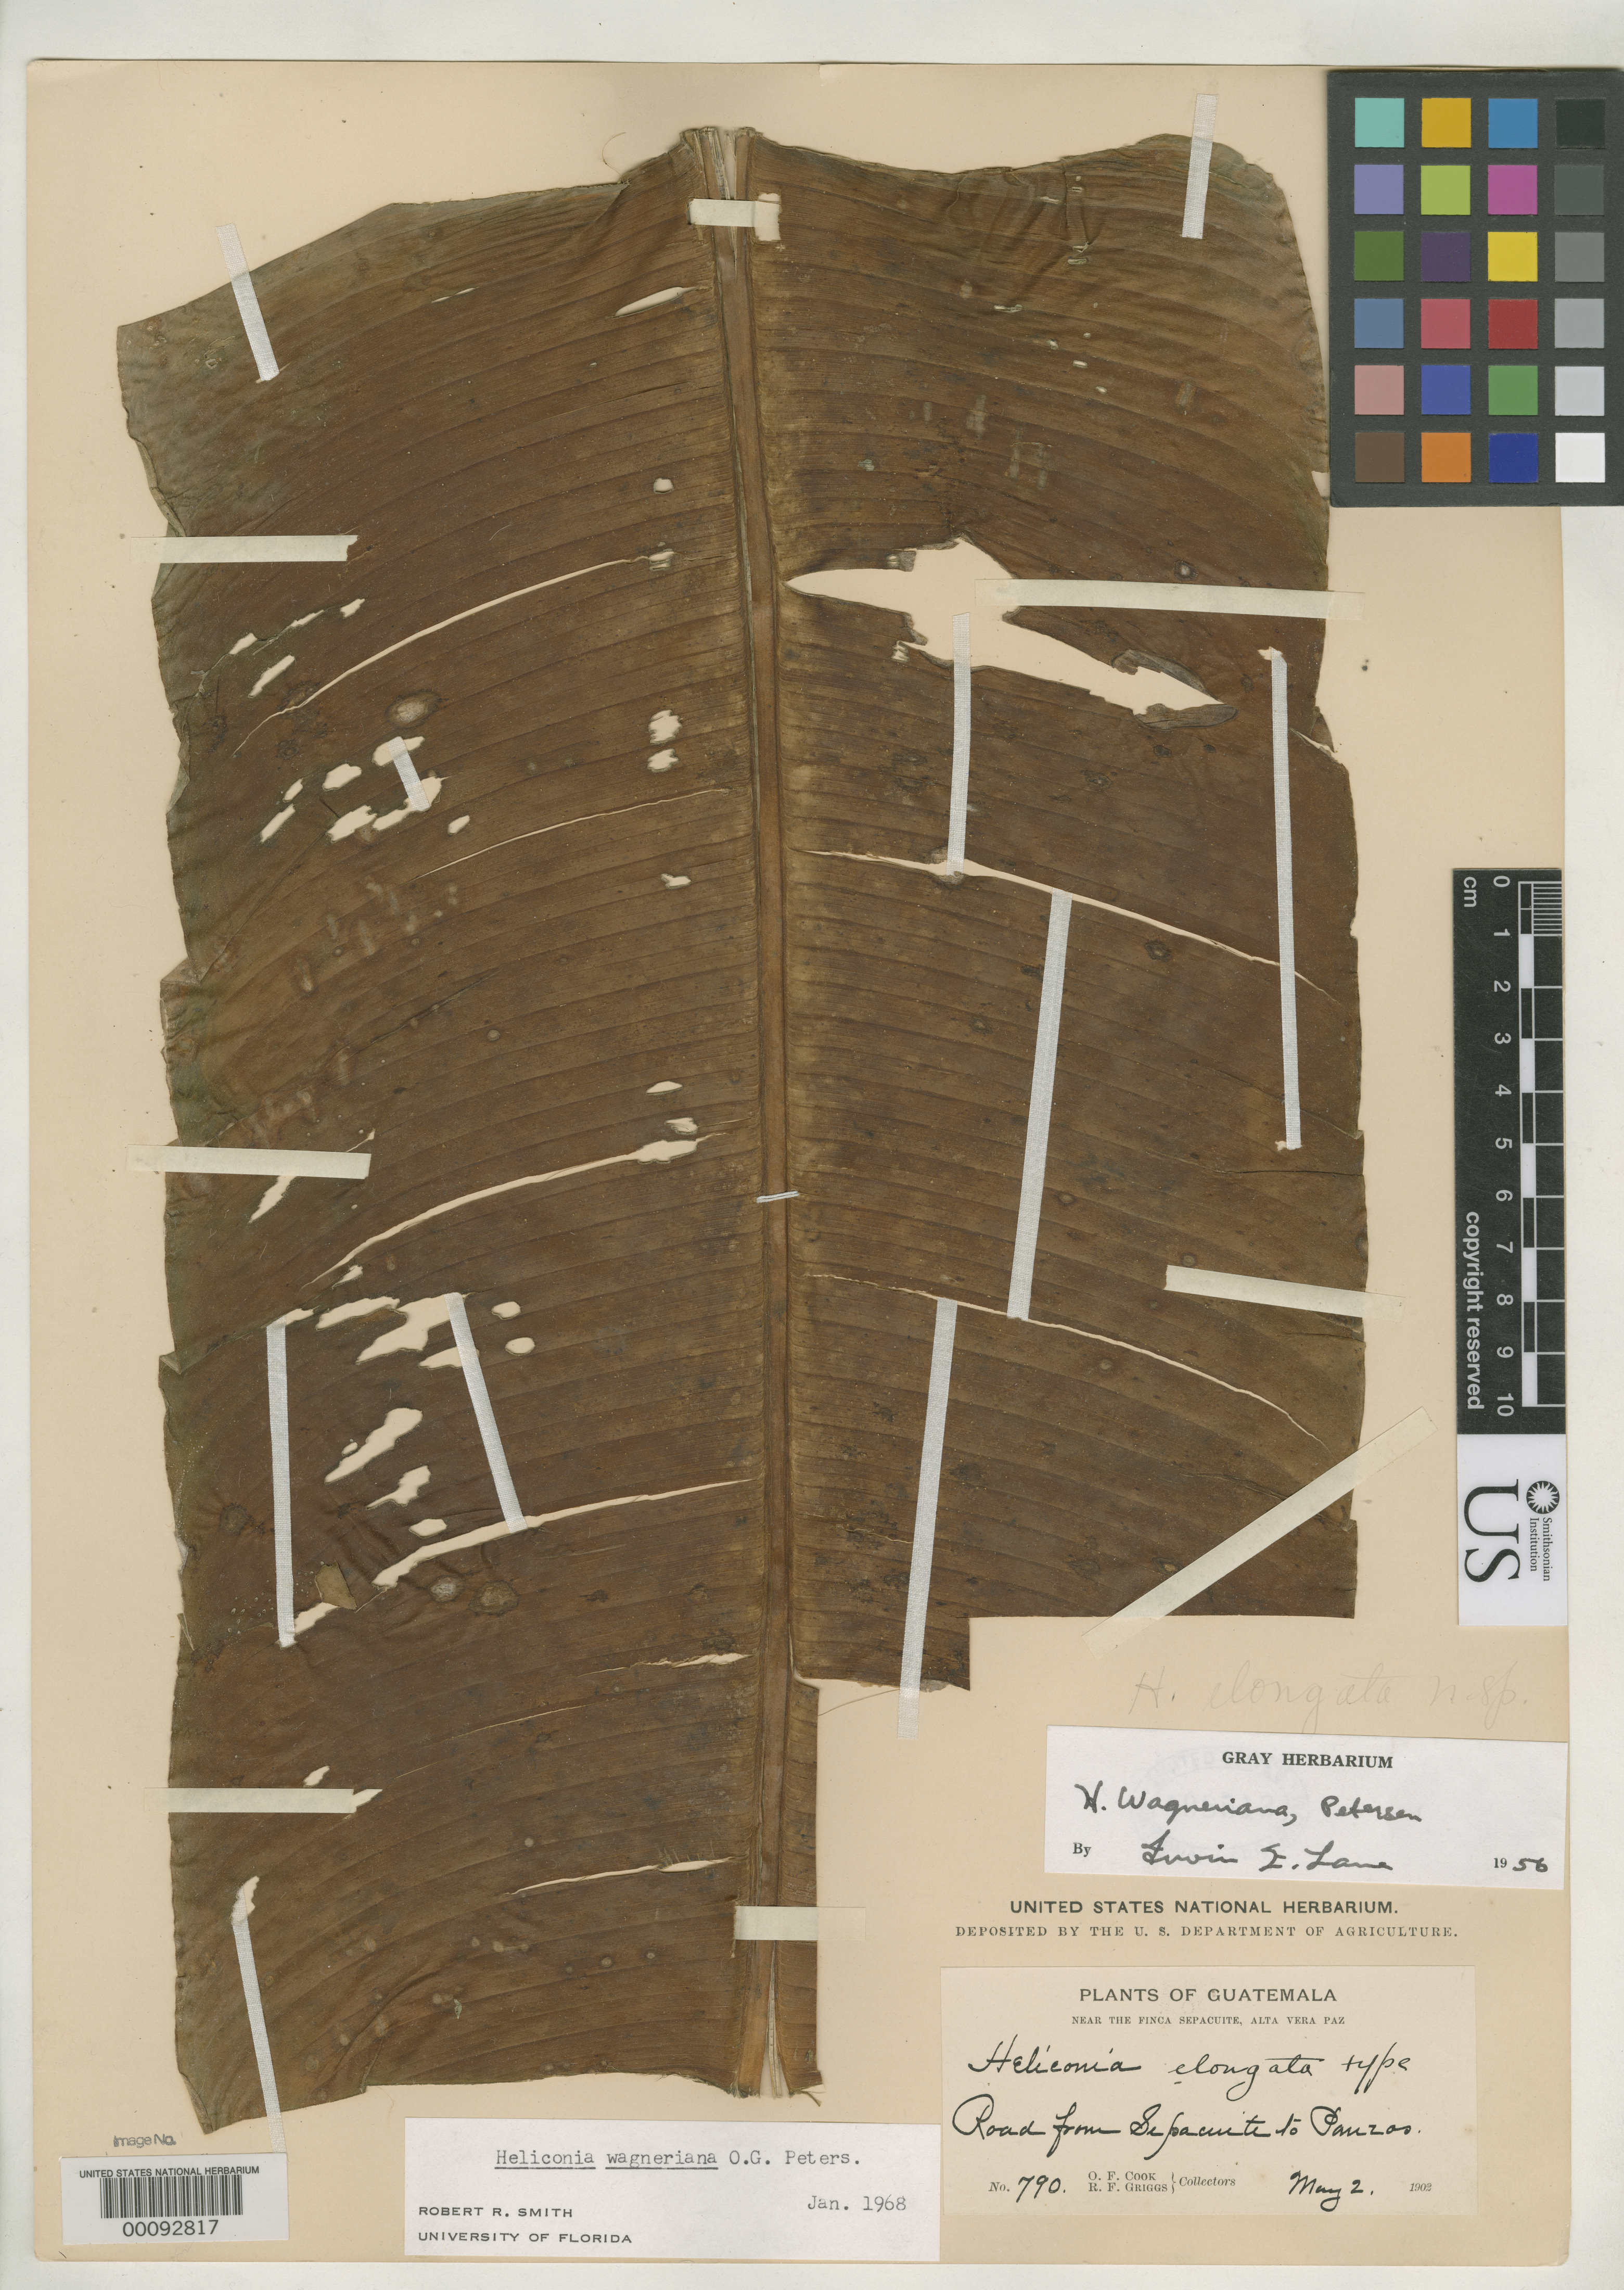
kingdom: Plantae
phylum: Tracheophyta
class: Liliopsida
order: Zingiberales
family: Heliconiaceae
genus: Heliconia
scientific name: Heliconia elongata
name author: R.F. Griggs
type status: Syntype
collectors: O. F. Cook & R. F. Griggs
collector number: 790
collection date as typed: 02 May 1902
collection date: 1902-05-02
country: Guatemala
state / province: Alta Verapaz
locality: Road from Sepacuite Topolochic.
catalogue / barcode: US 408513